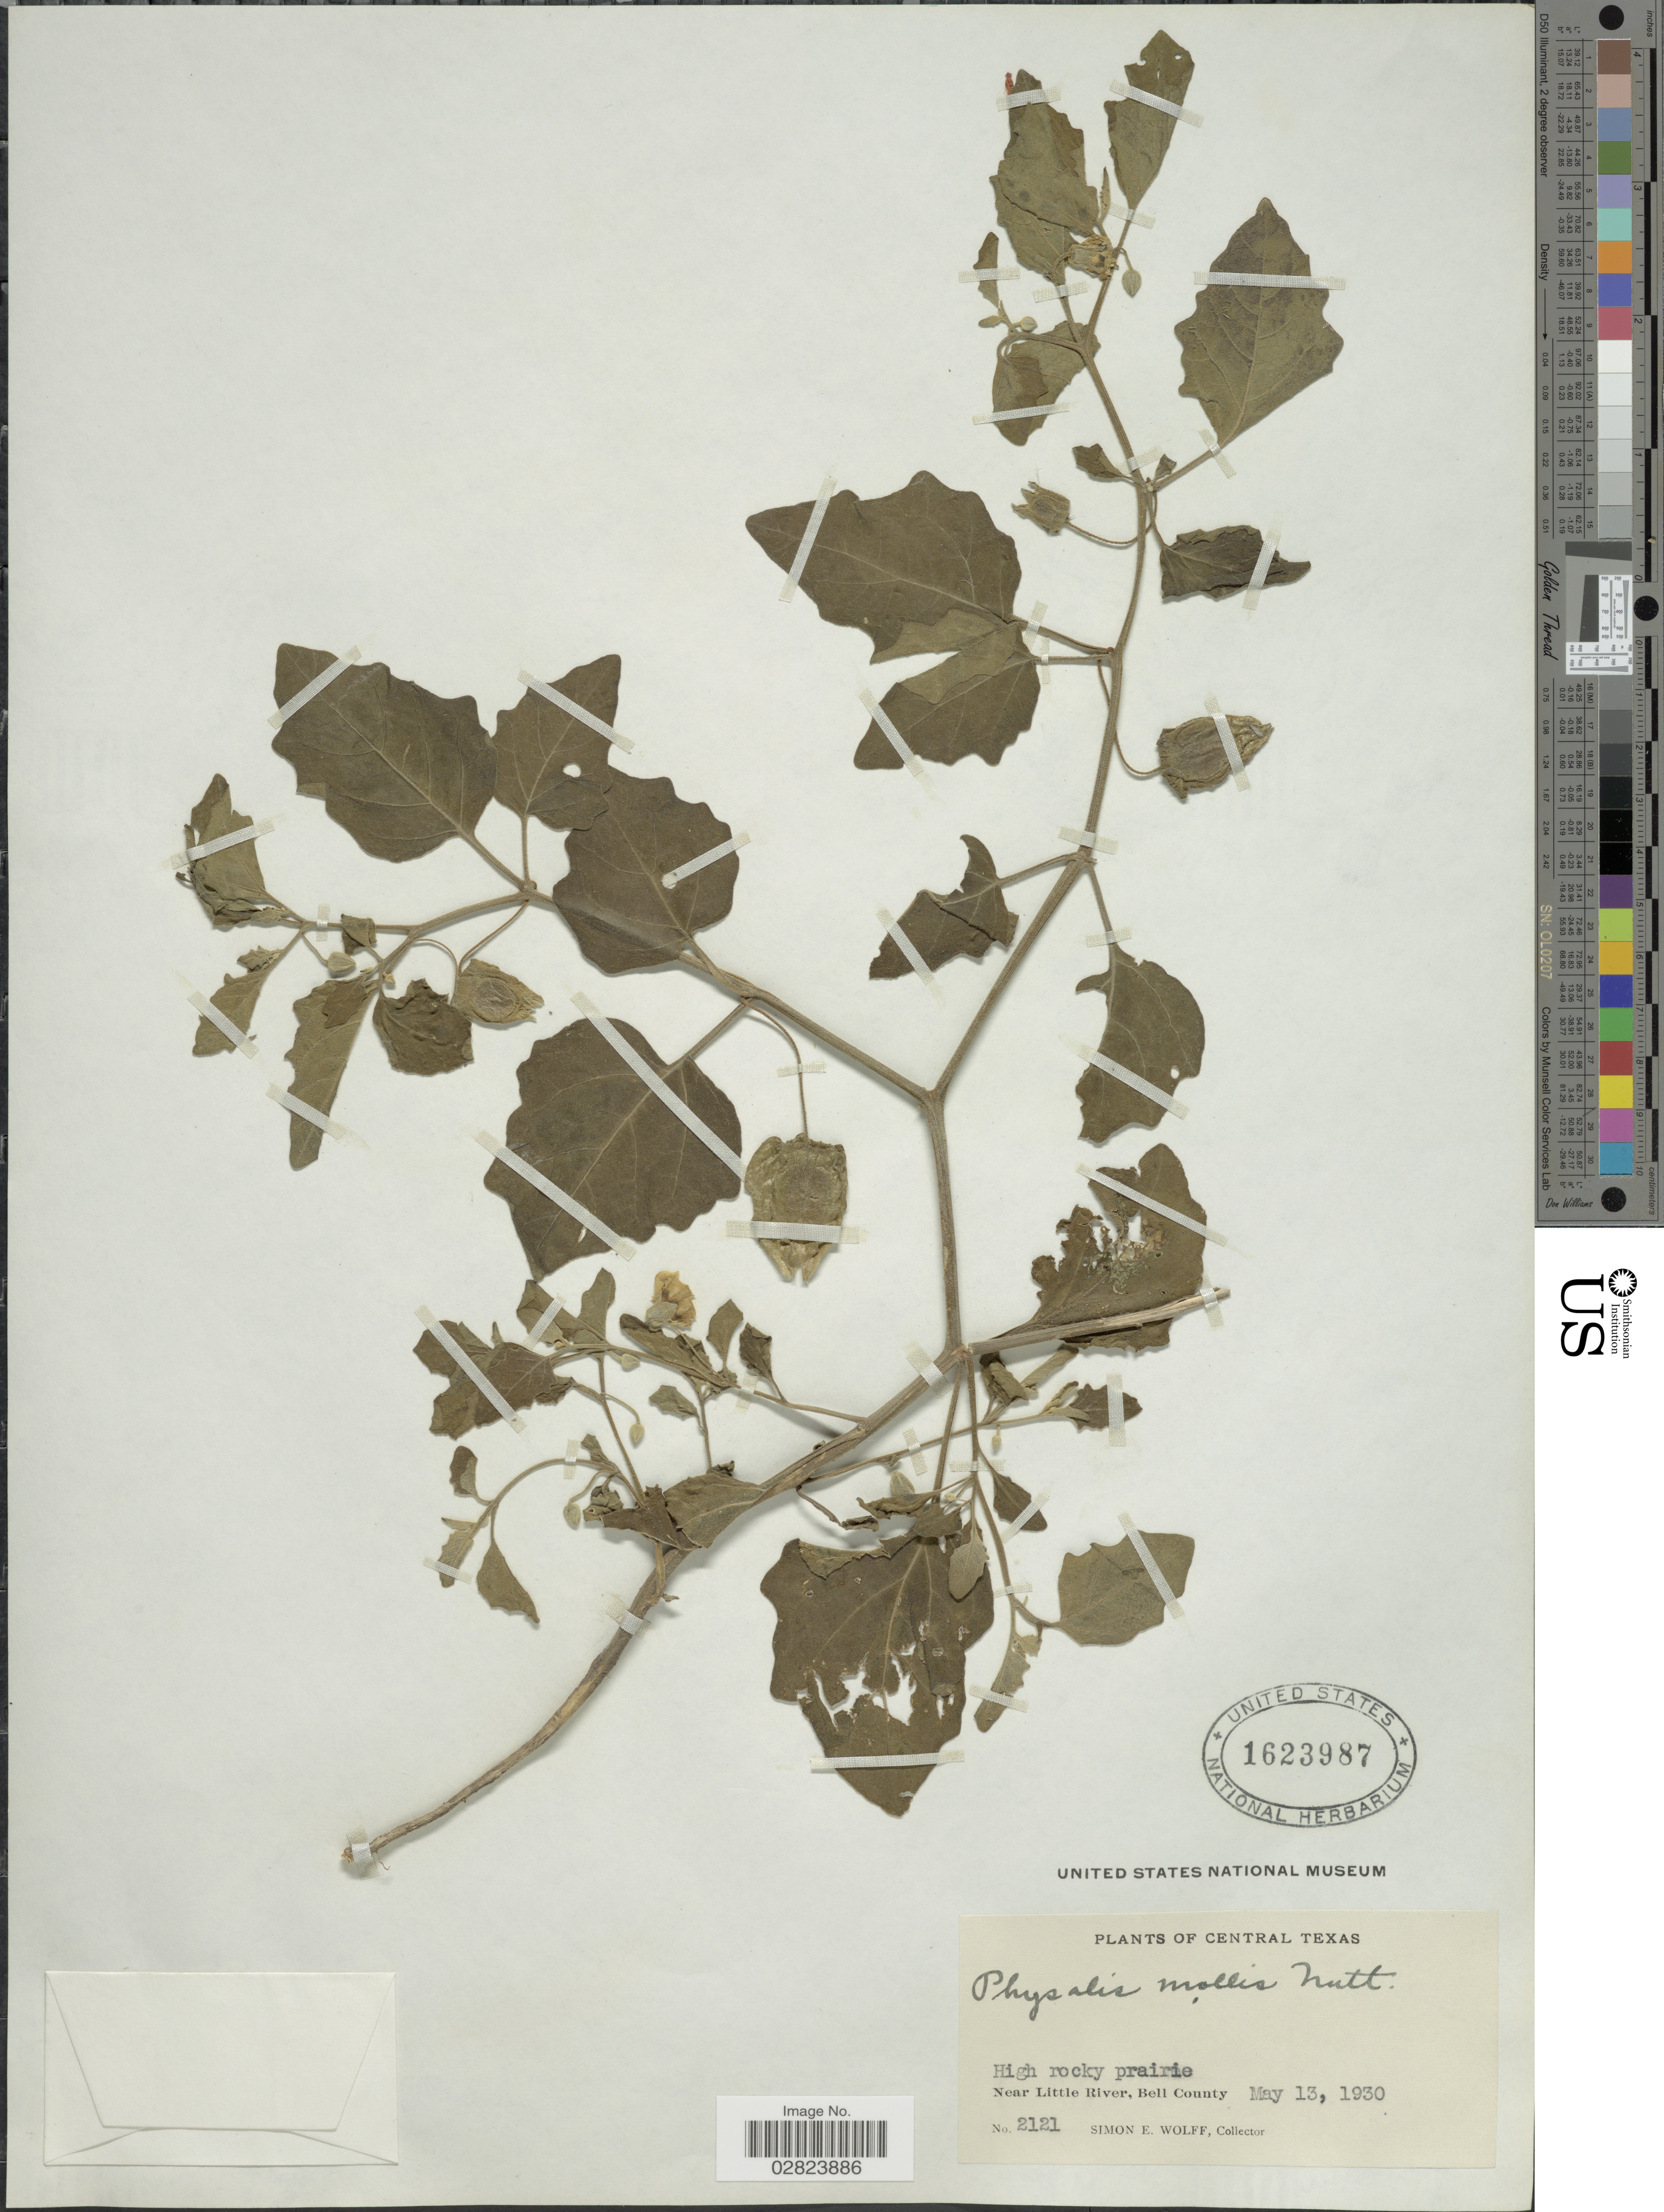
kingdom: Plantae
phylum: Tracheophyta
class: Magnoliopsida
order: Solanales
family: Solanaceae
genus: Physalis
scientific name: Physalis mollis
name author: Nutt.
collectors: S. E. Wolff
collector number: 2121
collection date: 1930-05-13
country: United States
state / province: Texas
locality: Central Texas. Near Little River, Bell County.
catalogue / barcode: US 1623987